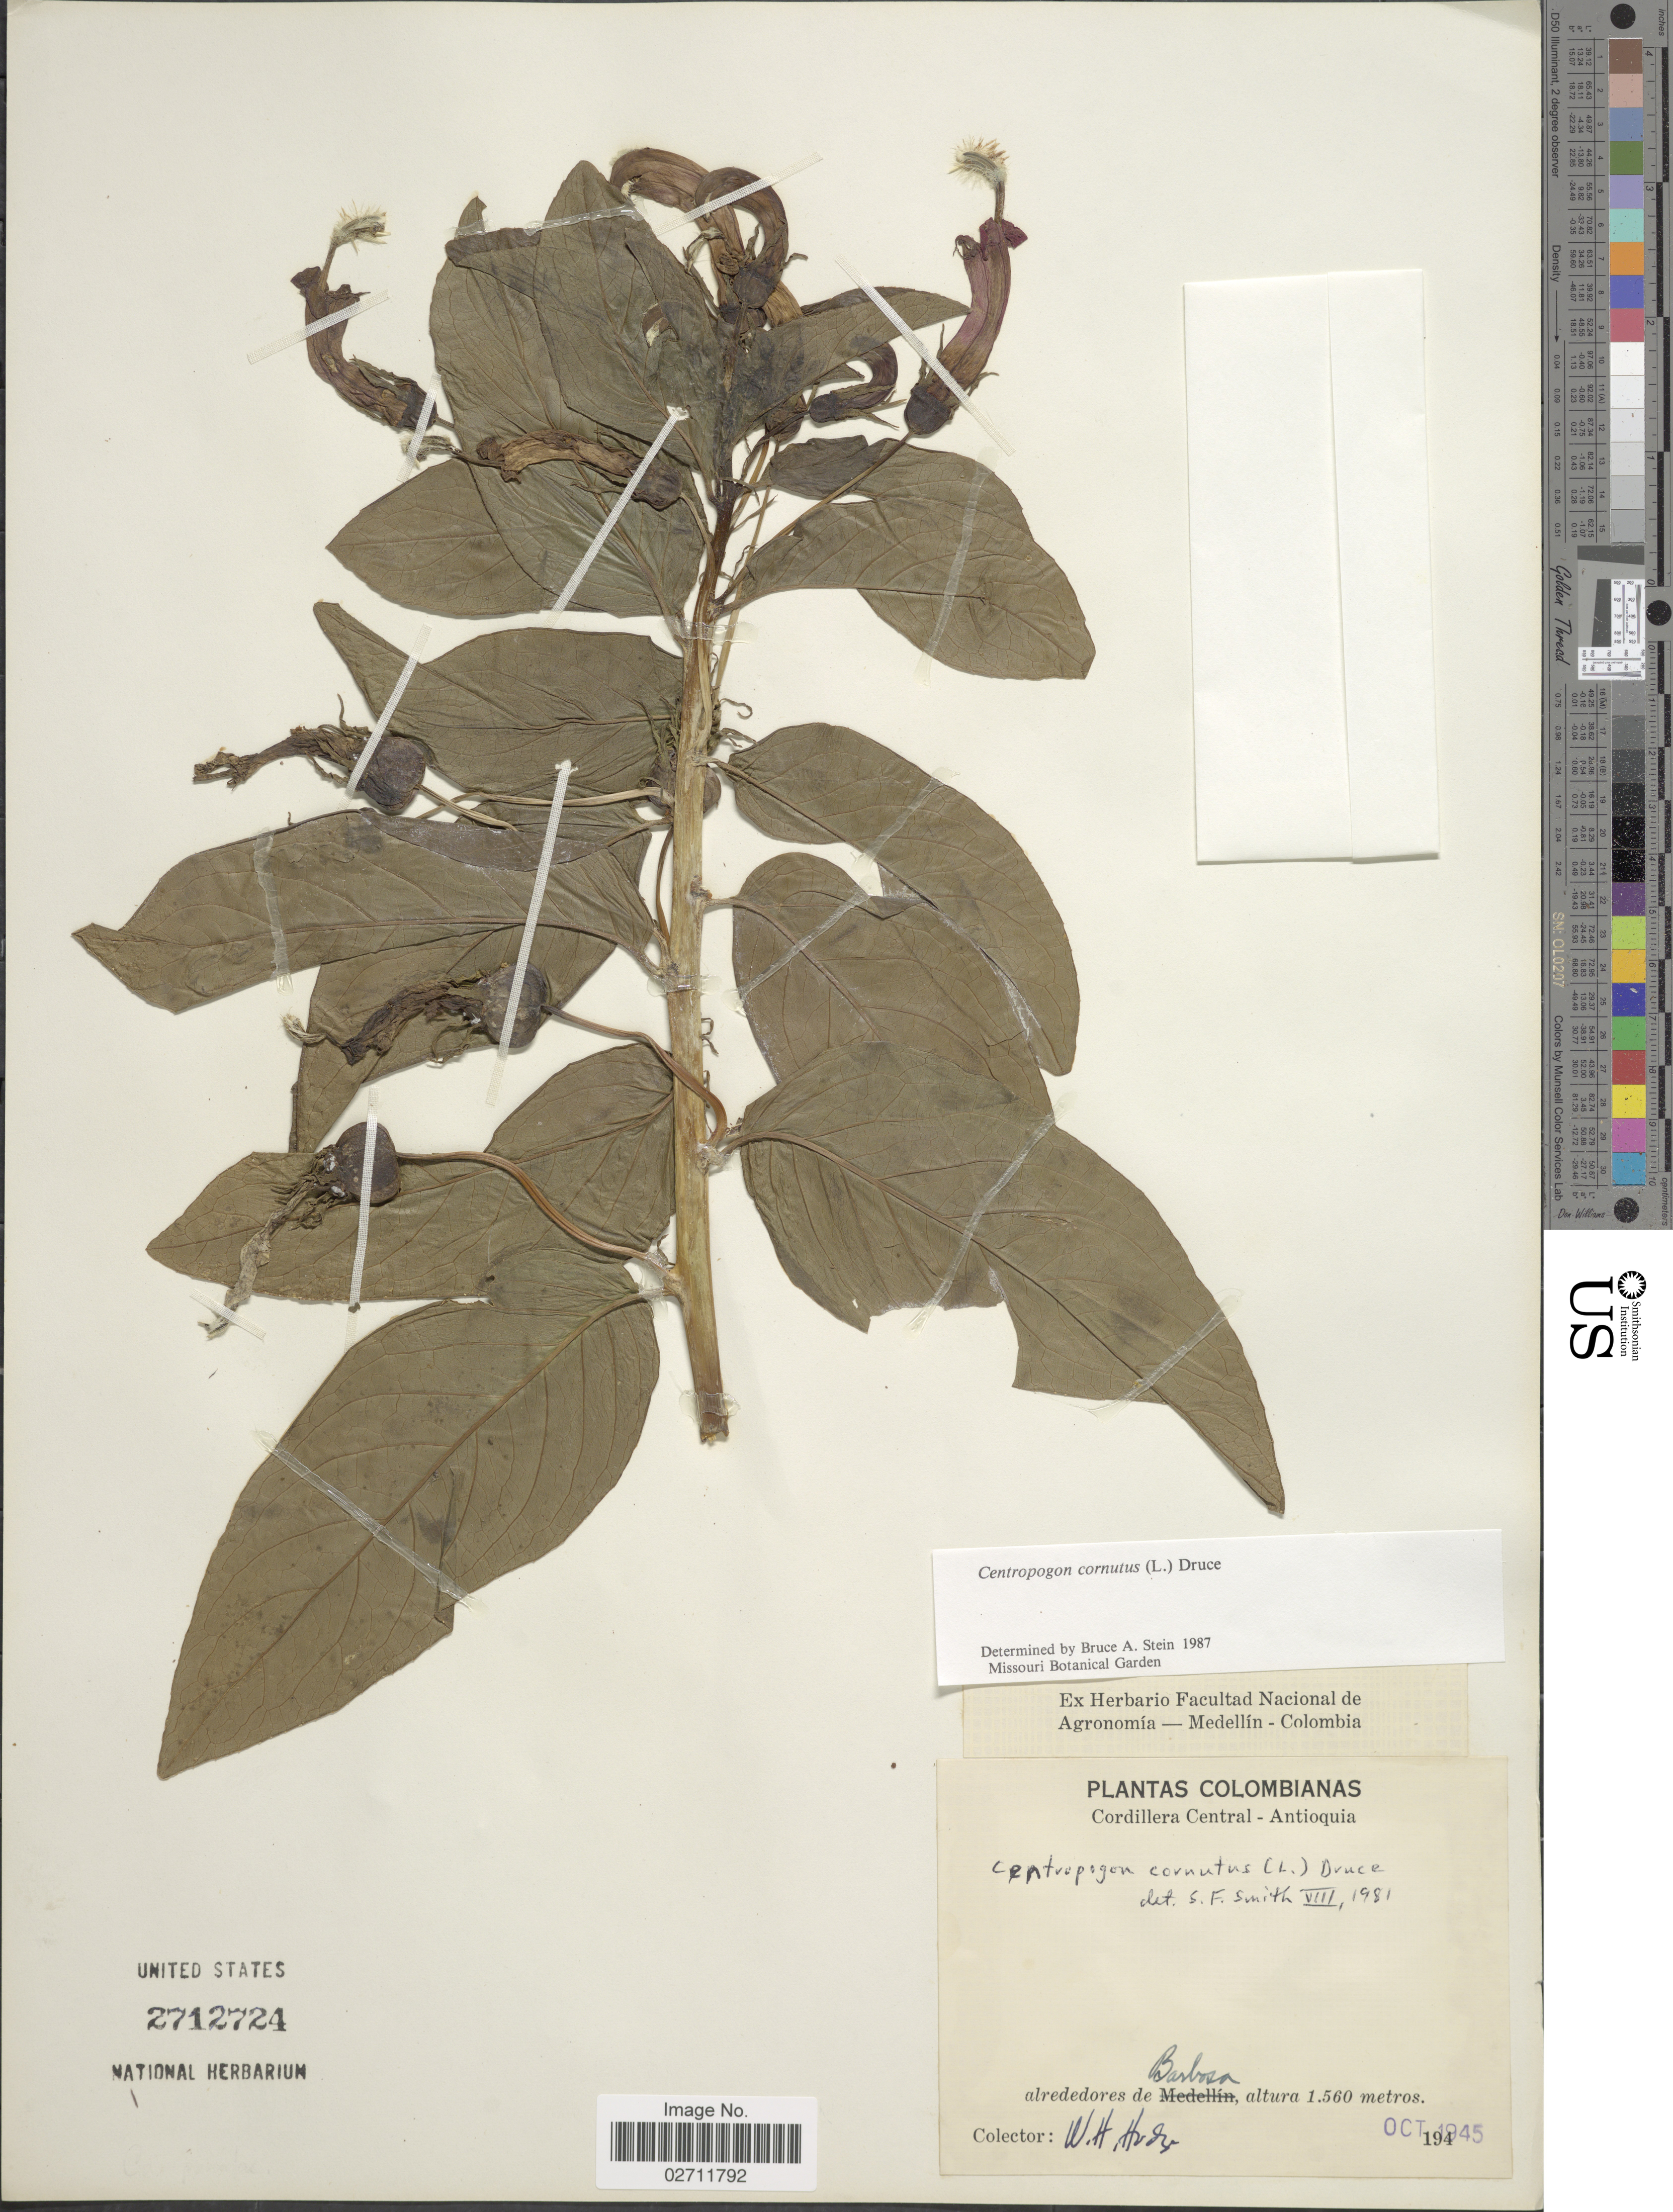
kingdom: Plantae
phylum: Tracheophyta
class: Magnoliopsida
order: Asterales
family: Campanulaceae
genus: Centropogon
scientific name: Centropogon cornutus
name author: (L.) Druce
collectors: W. Hodge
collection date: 1945-10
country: Colombia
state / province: Antioquia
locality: Cordillera Central. Alrededores de Barbosa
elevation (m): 1560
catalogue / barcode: US 2712724